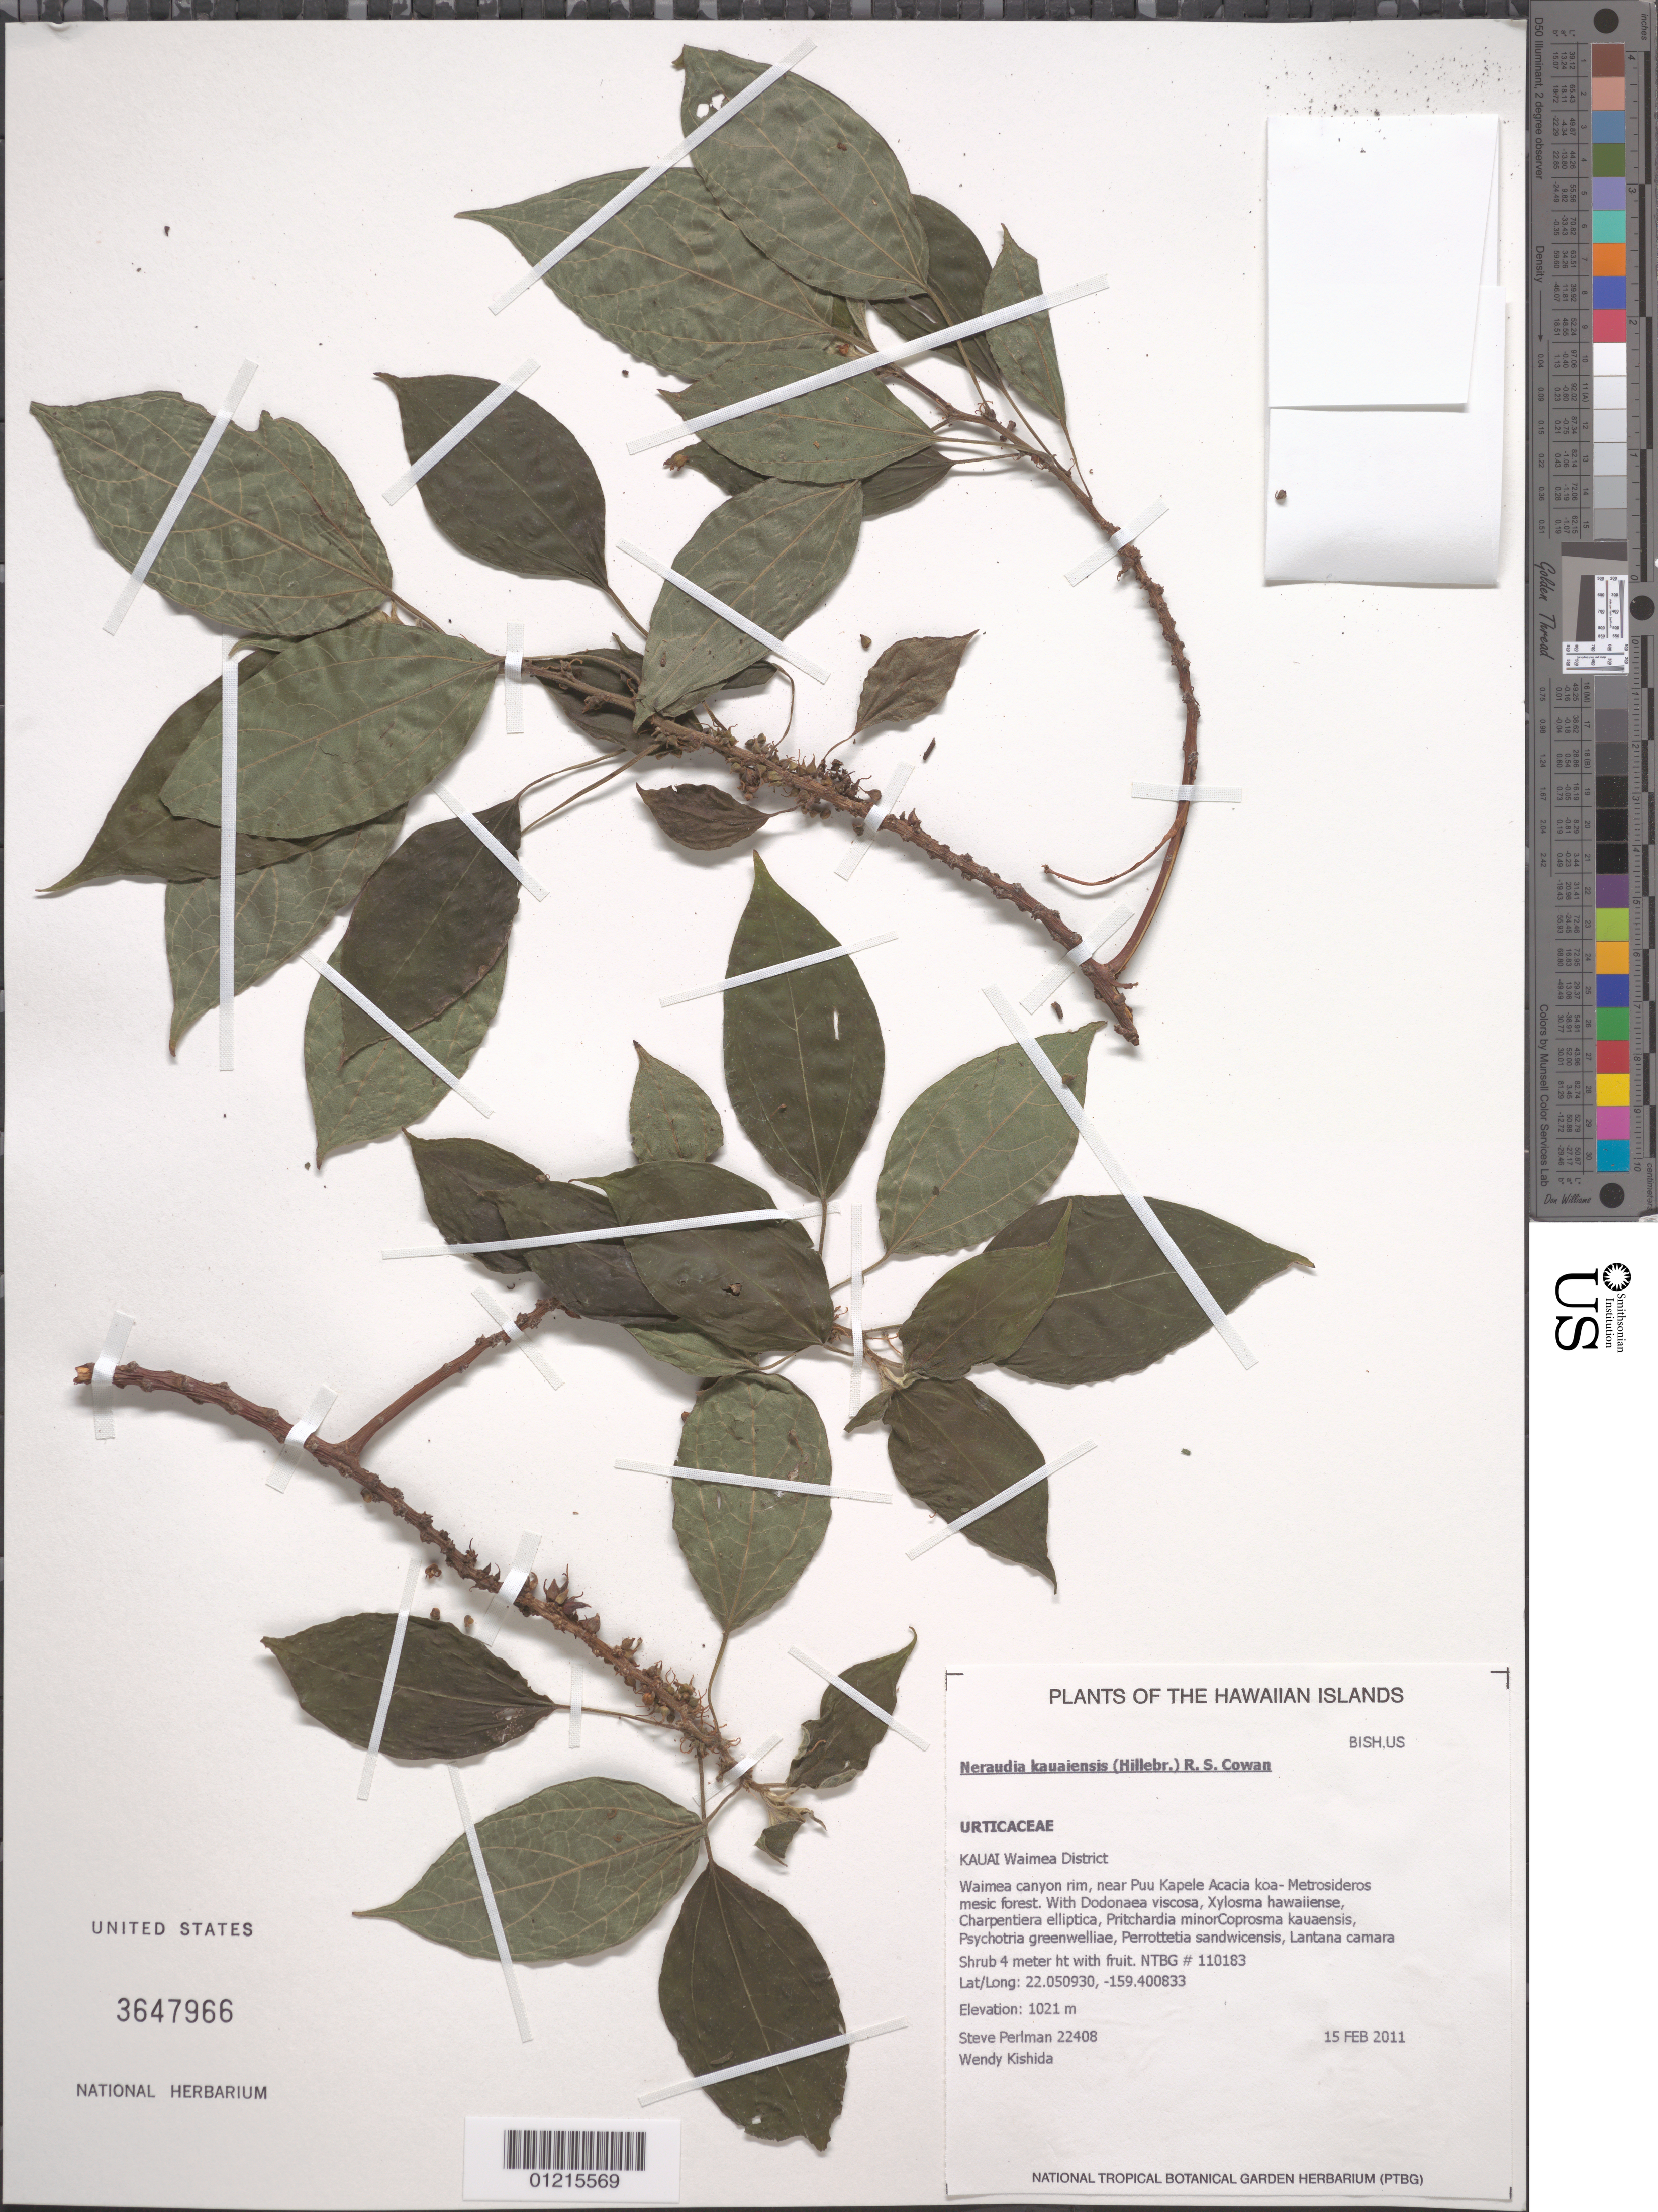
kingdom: Plantae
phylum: Tracheophyta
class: Magnoliopsida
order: Rosales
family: Urticaceae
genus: Neraudia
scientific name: Neraudia kauaiensis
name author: (Hillebr.) R.S. Cowan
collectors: S. P. Perlman & W. Kishida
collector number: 22408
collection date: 2011-02-15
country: United States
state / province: Hawaii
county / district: Kauai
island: Kaua'i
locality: Waimea District, Waimea Canyon Rim, near Puu Kapele.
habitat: Mesic forest.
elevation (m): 1021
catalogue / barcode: US 3647966